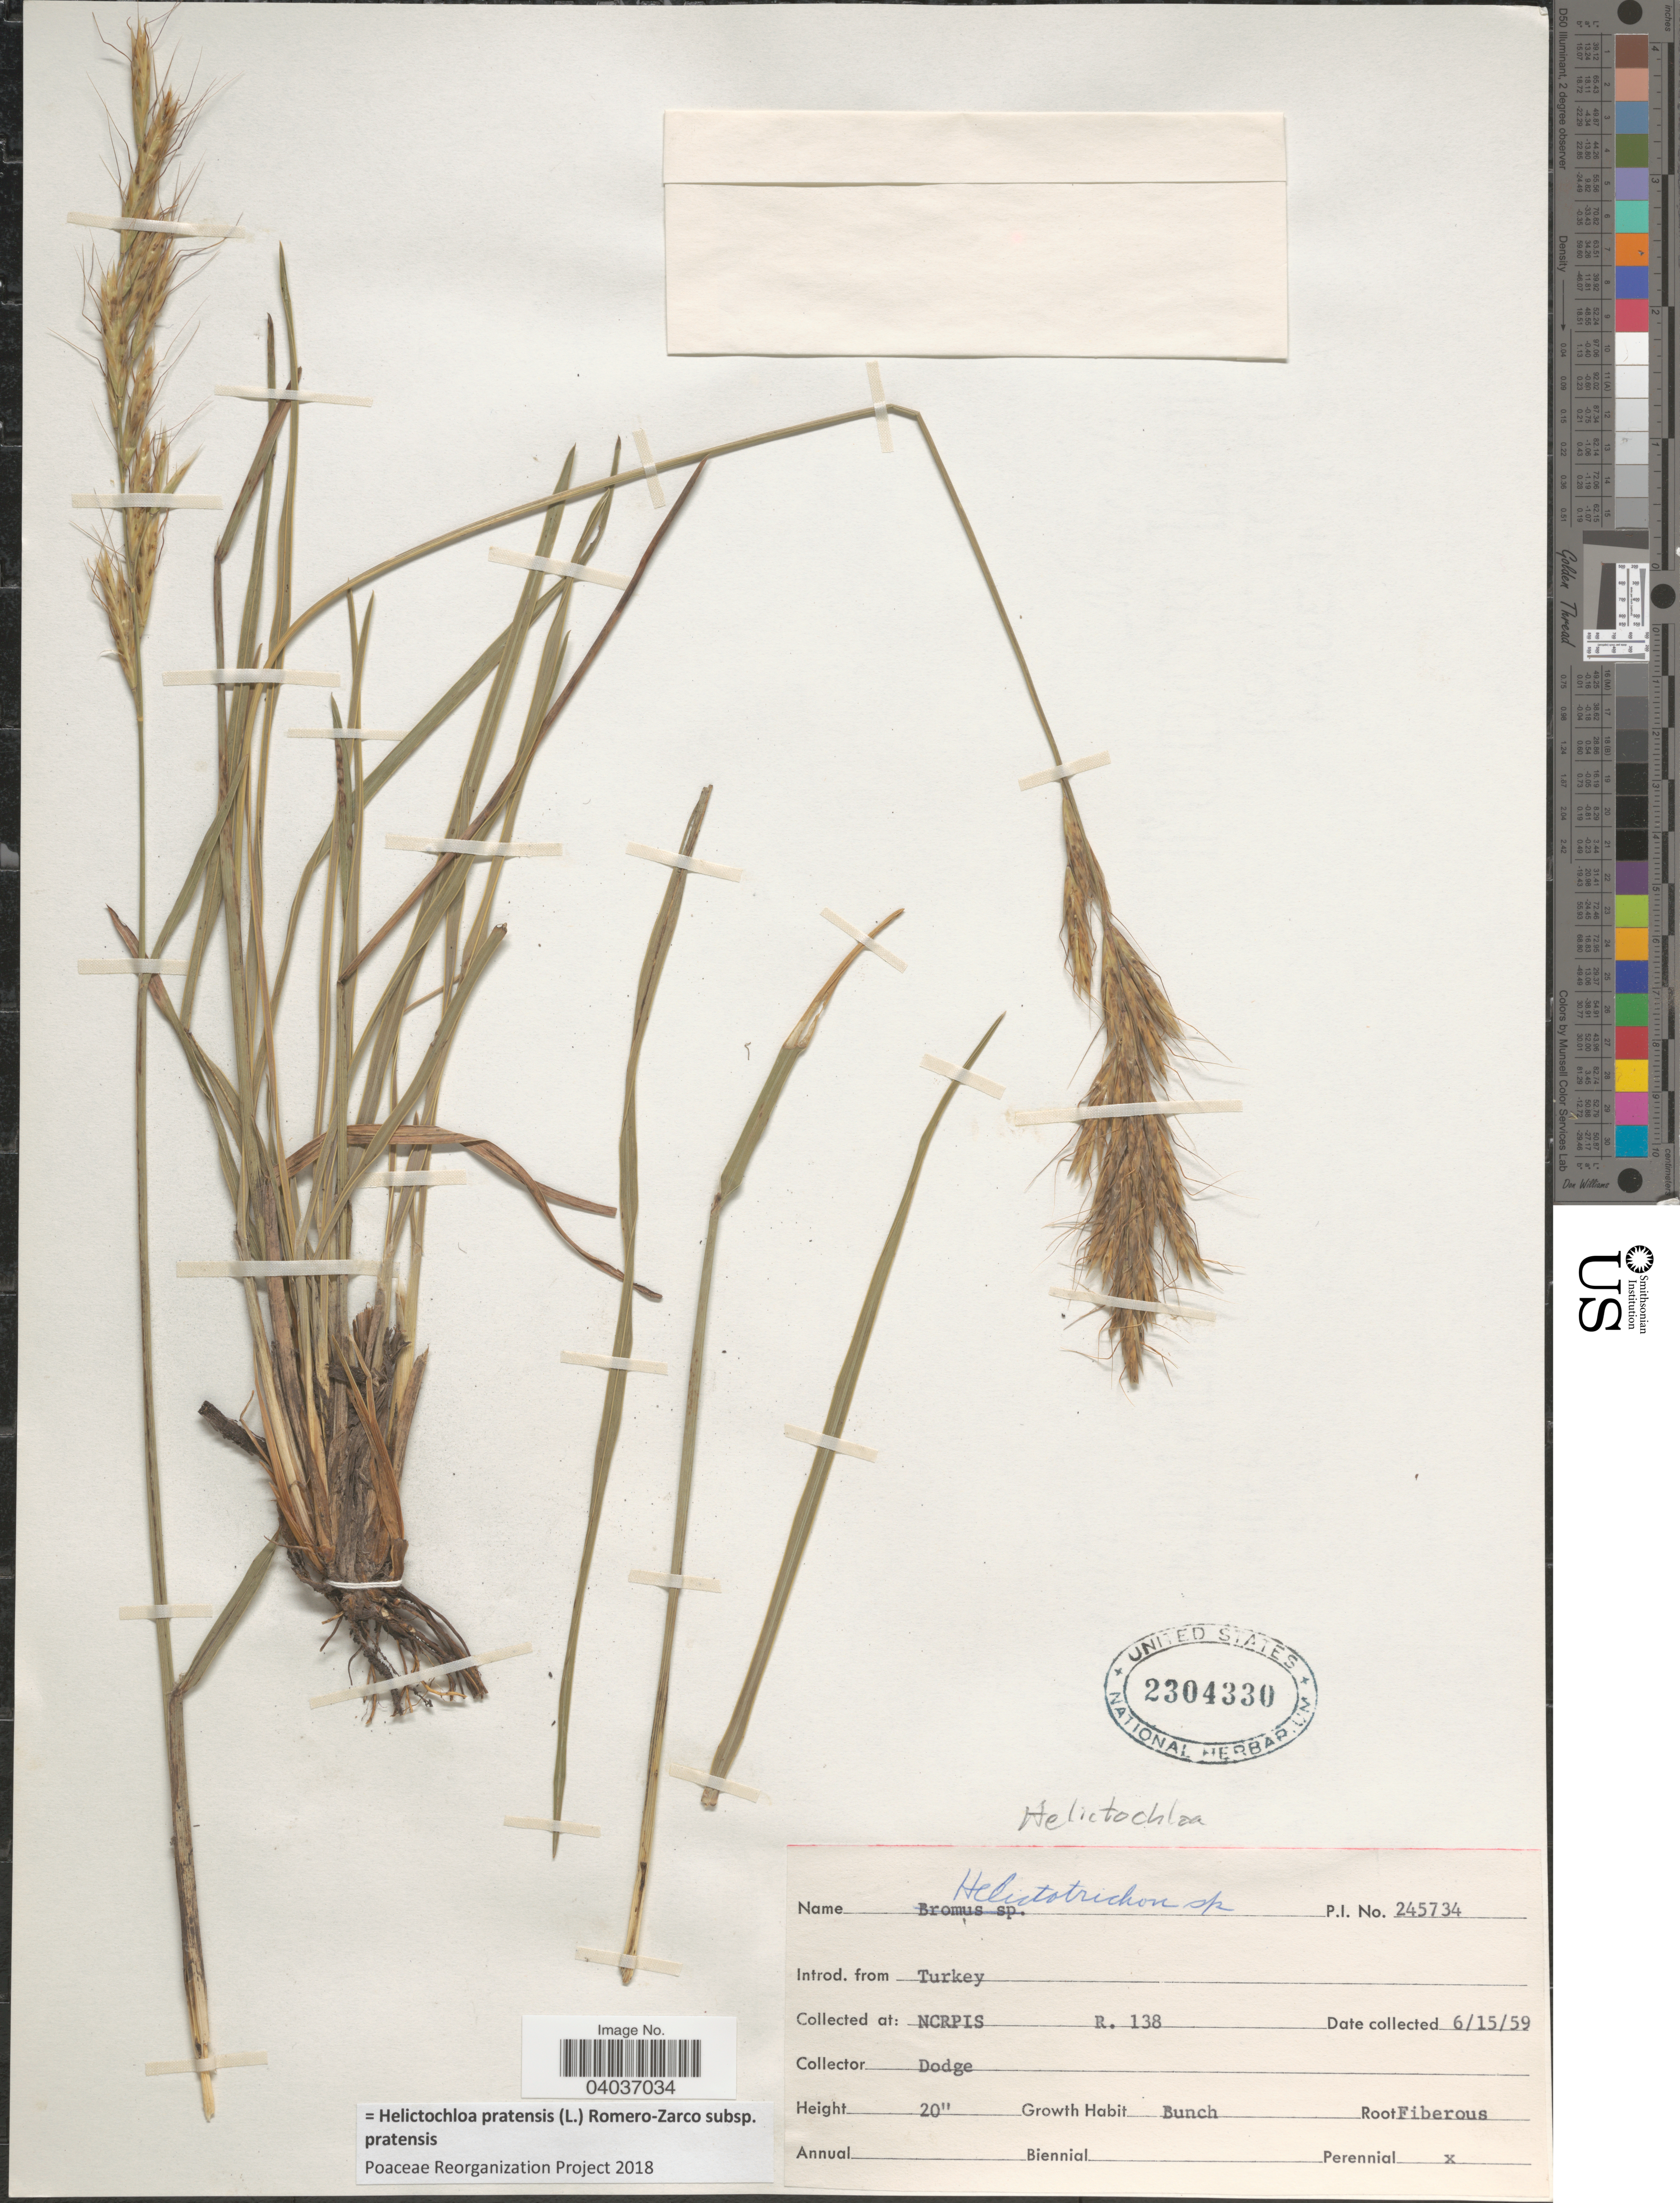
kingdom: Plantae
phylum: Tracheophyta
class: Liliopsida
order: Poales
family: Poaceae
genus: Helictochloa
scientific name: Helictochloa pratensis subsp. pratensis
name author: (L.) Romero-Zarco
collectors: -. Dodge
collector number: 245734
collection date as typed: Transcribed d/m/y: 15/6/59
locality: NCRPIS R. 138.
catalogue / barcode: US 2304330